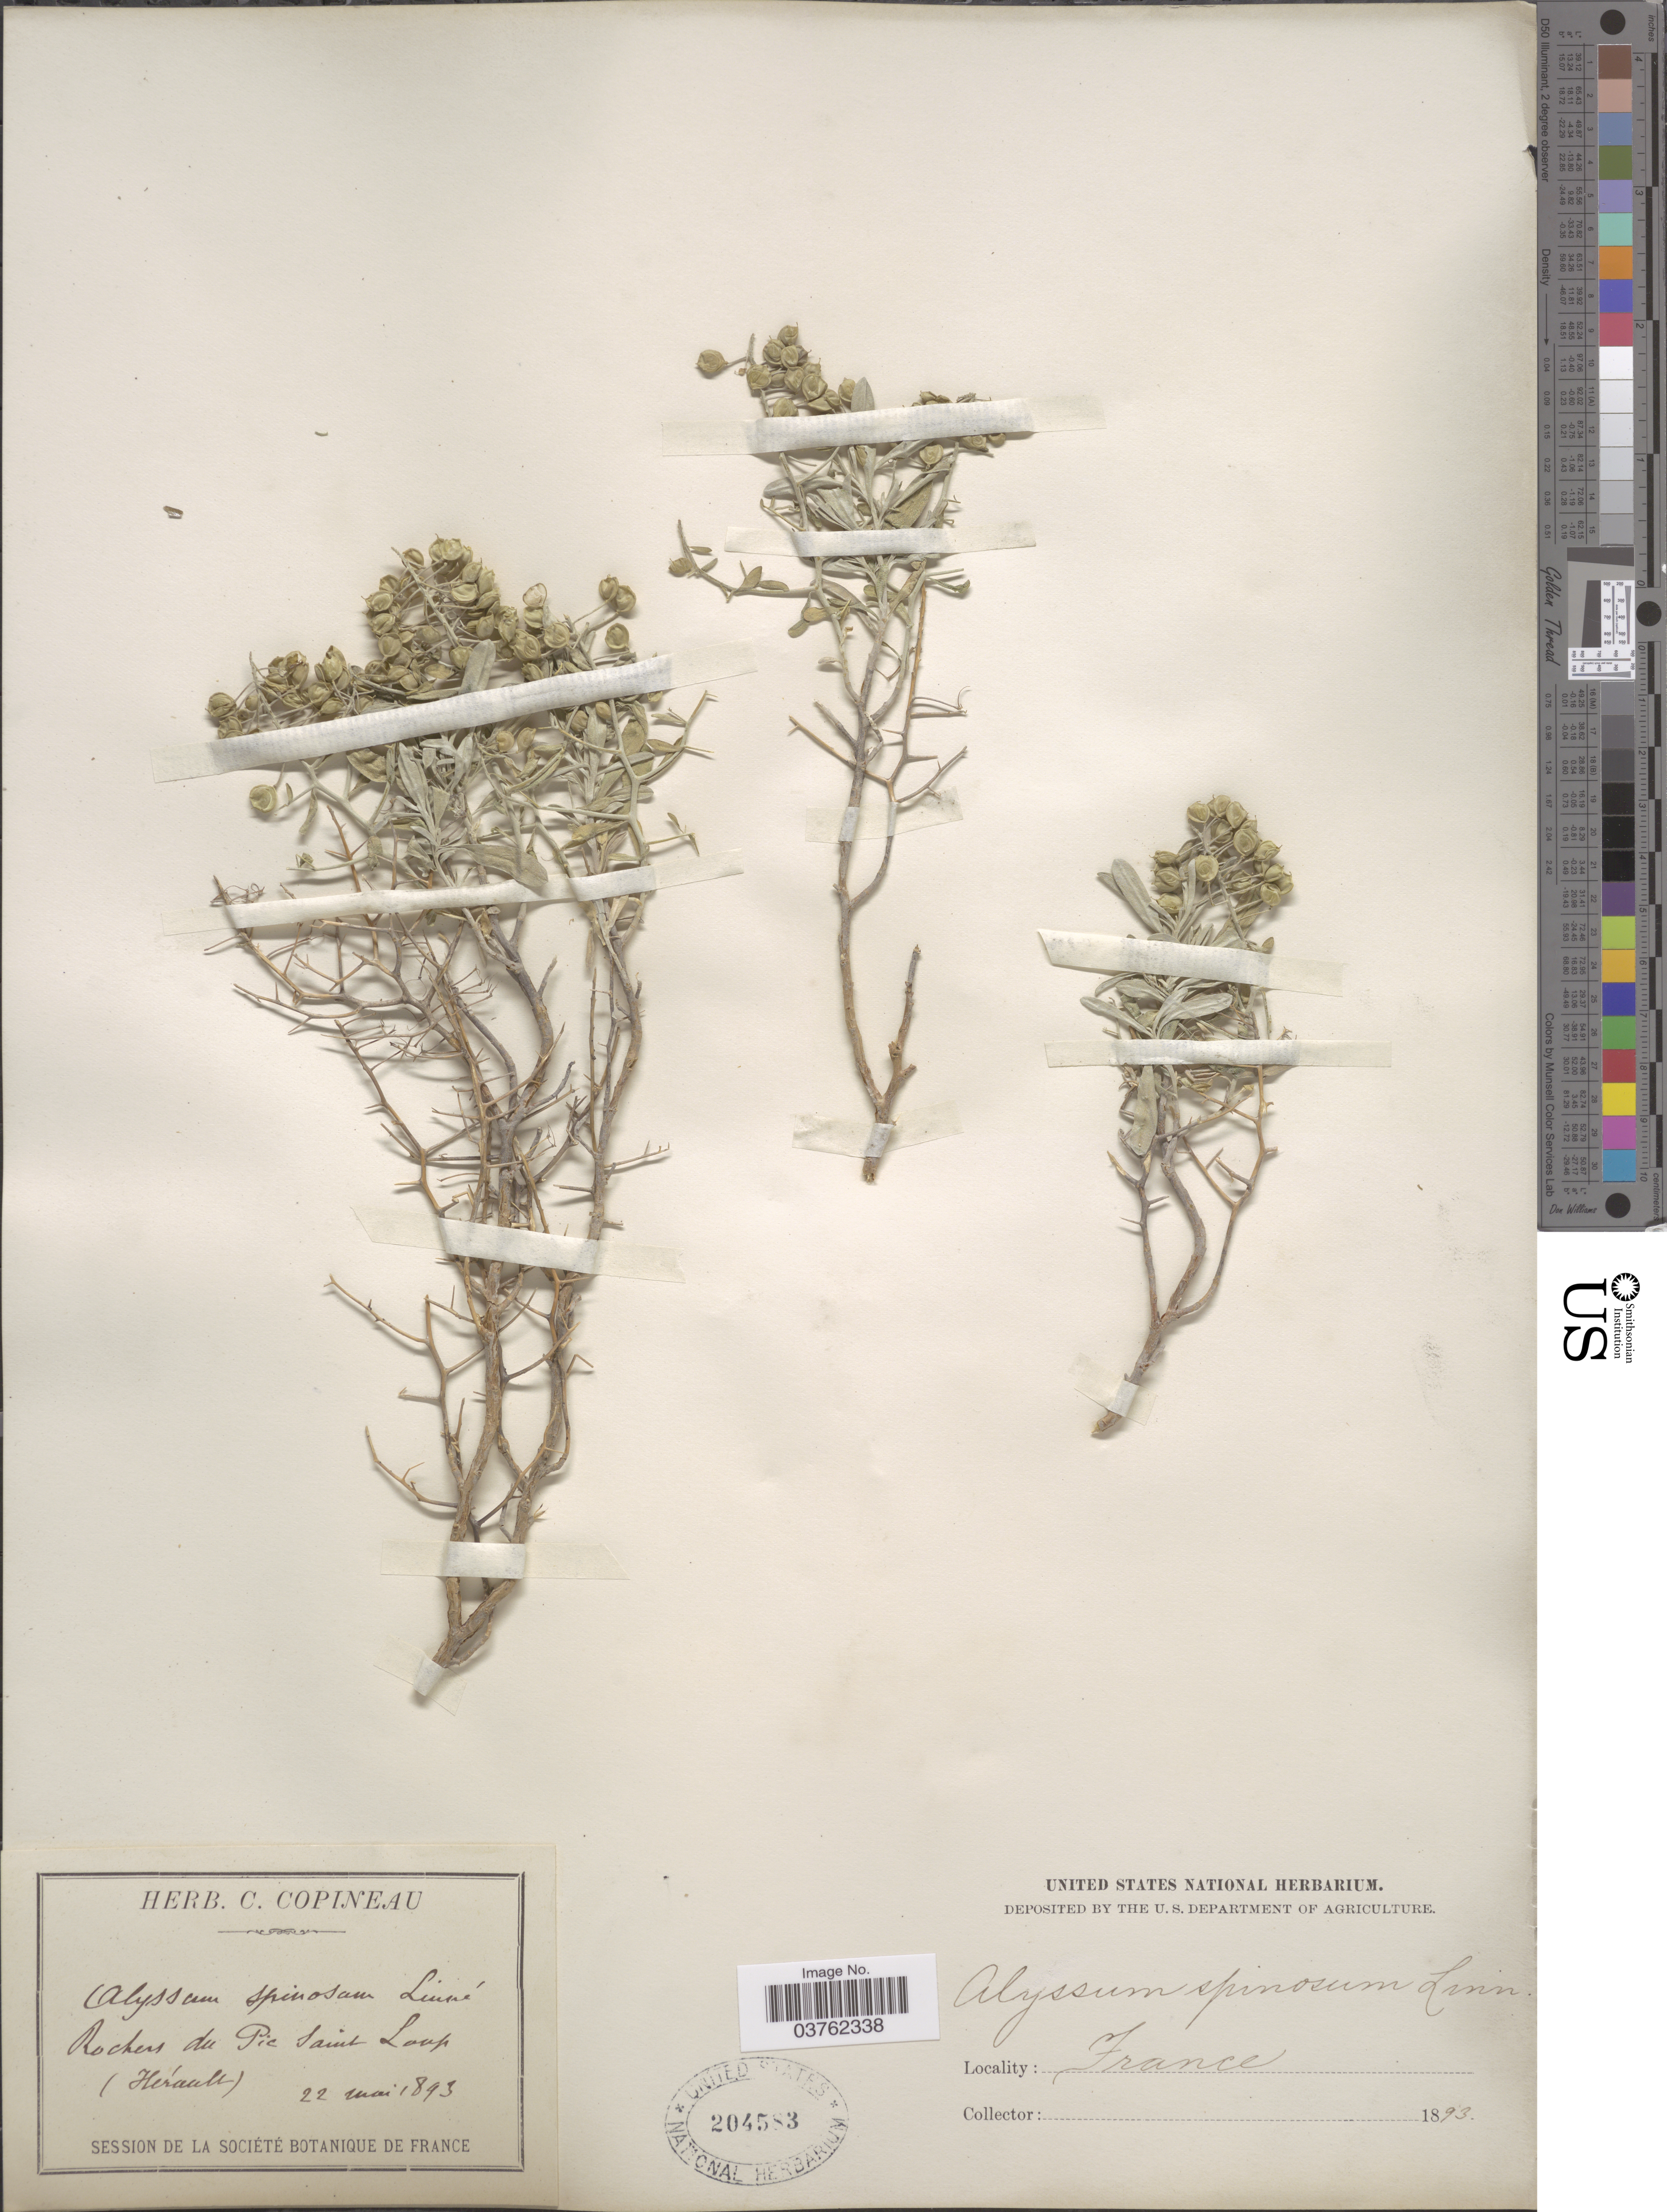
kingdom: Plantae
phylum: Tracheophyta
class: Magnoliopsida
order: Brassicales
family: Brassicaceae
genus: Ptilotrichum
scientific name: Ptilotrichum spinosum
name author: Boiss.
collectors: ex herb. C. Copineau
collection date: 1893-05-22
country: France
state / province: Occitanie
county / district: Hérault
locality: Rochers du Pic Saint Loup (Hérault).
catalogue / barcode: US 204583